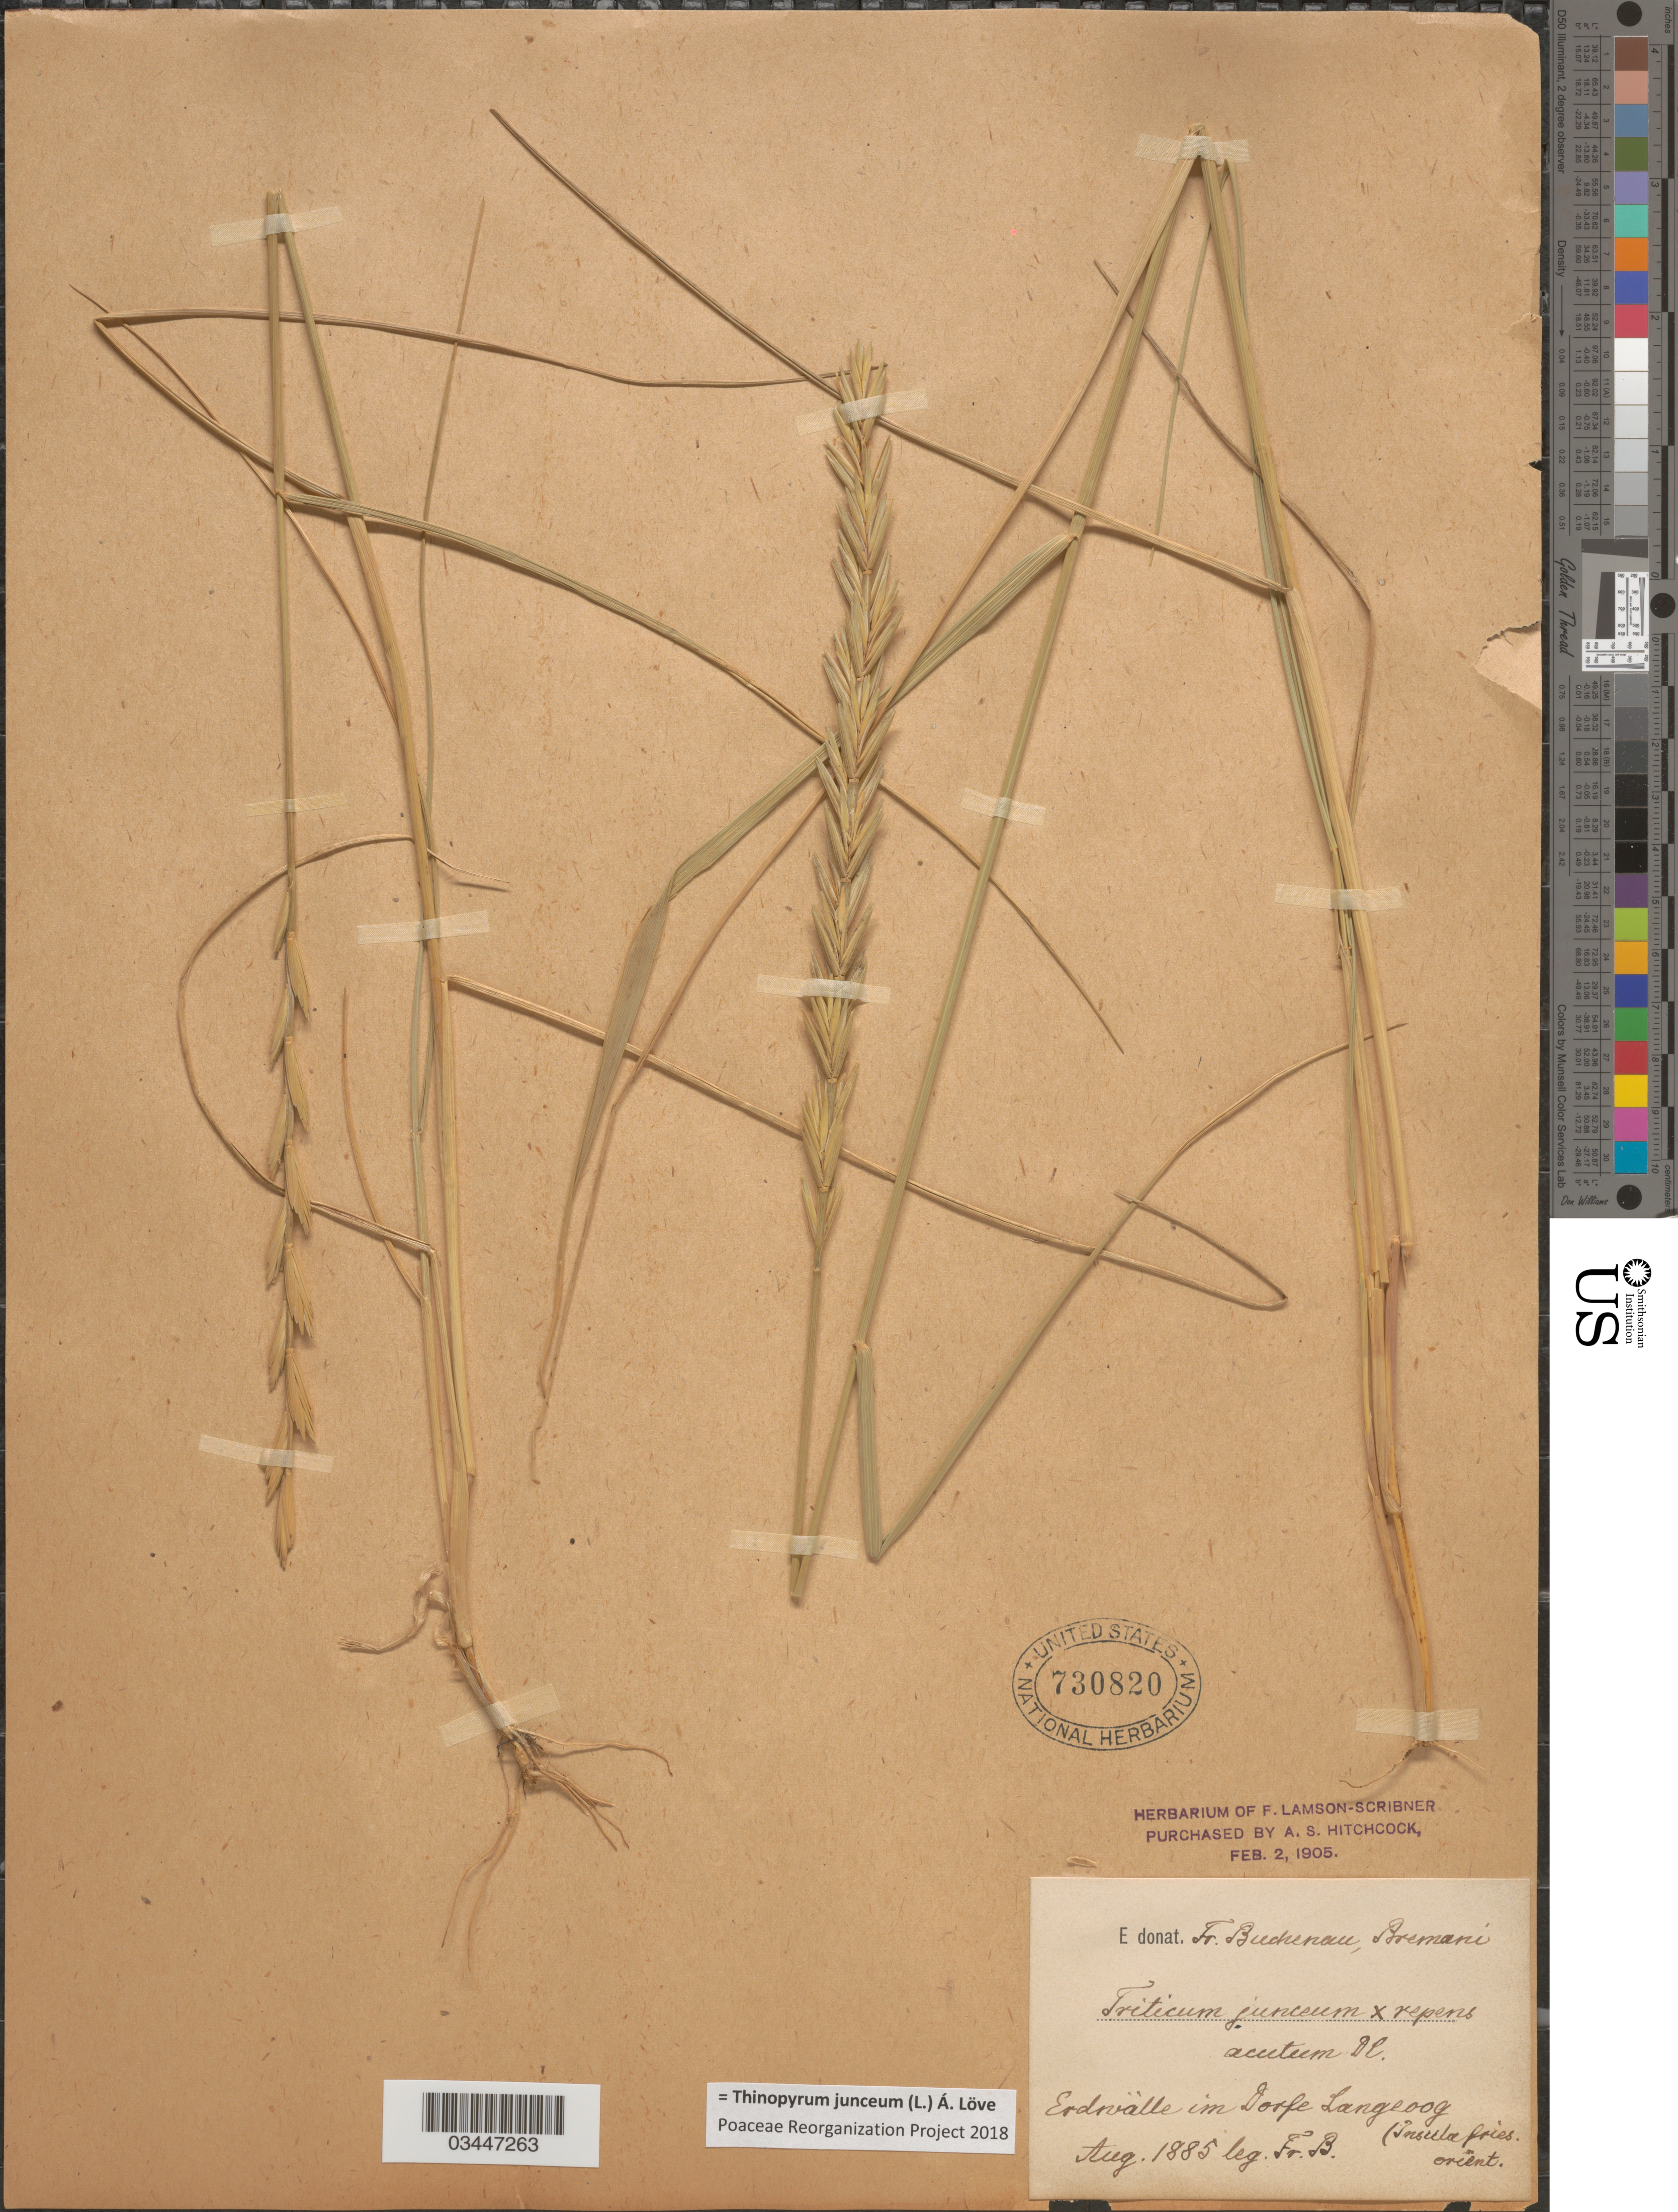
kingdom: Plantae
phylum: Tracheophyta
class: Liliopsida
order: Poales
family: Poaceae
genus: Thinopyrum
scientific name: Thinopyrum junceum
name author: (L.) Á. Löve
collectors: F. Buchenau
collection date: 1885-08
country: Germany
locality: Erdrvälle im Dorse Langeoog (Insula fries. orient.).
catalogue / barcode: US 730820